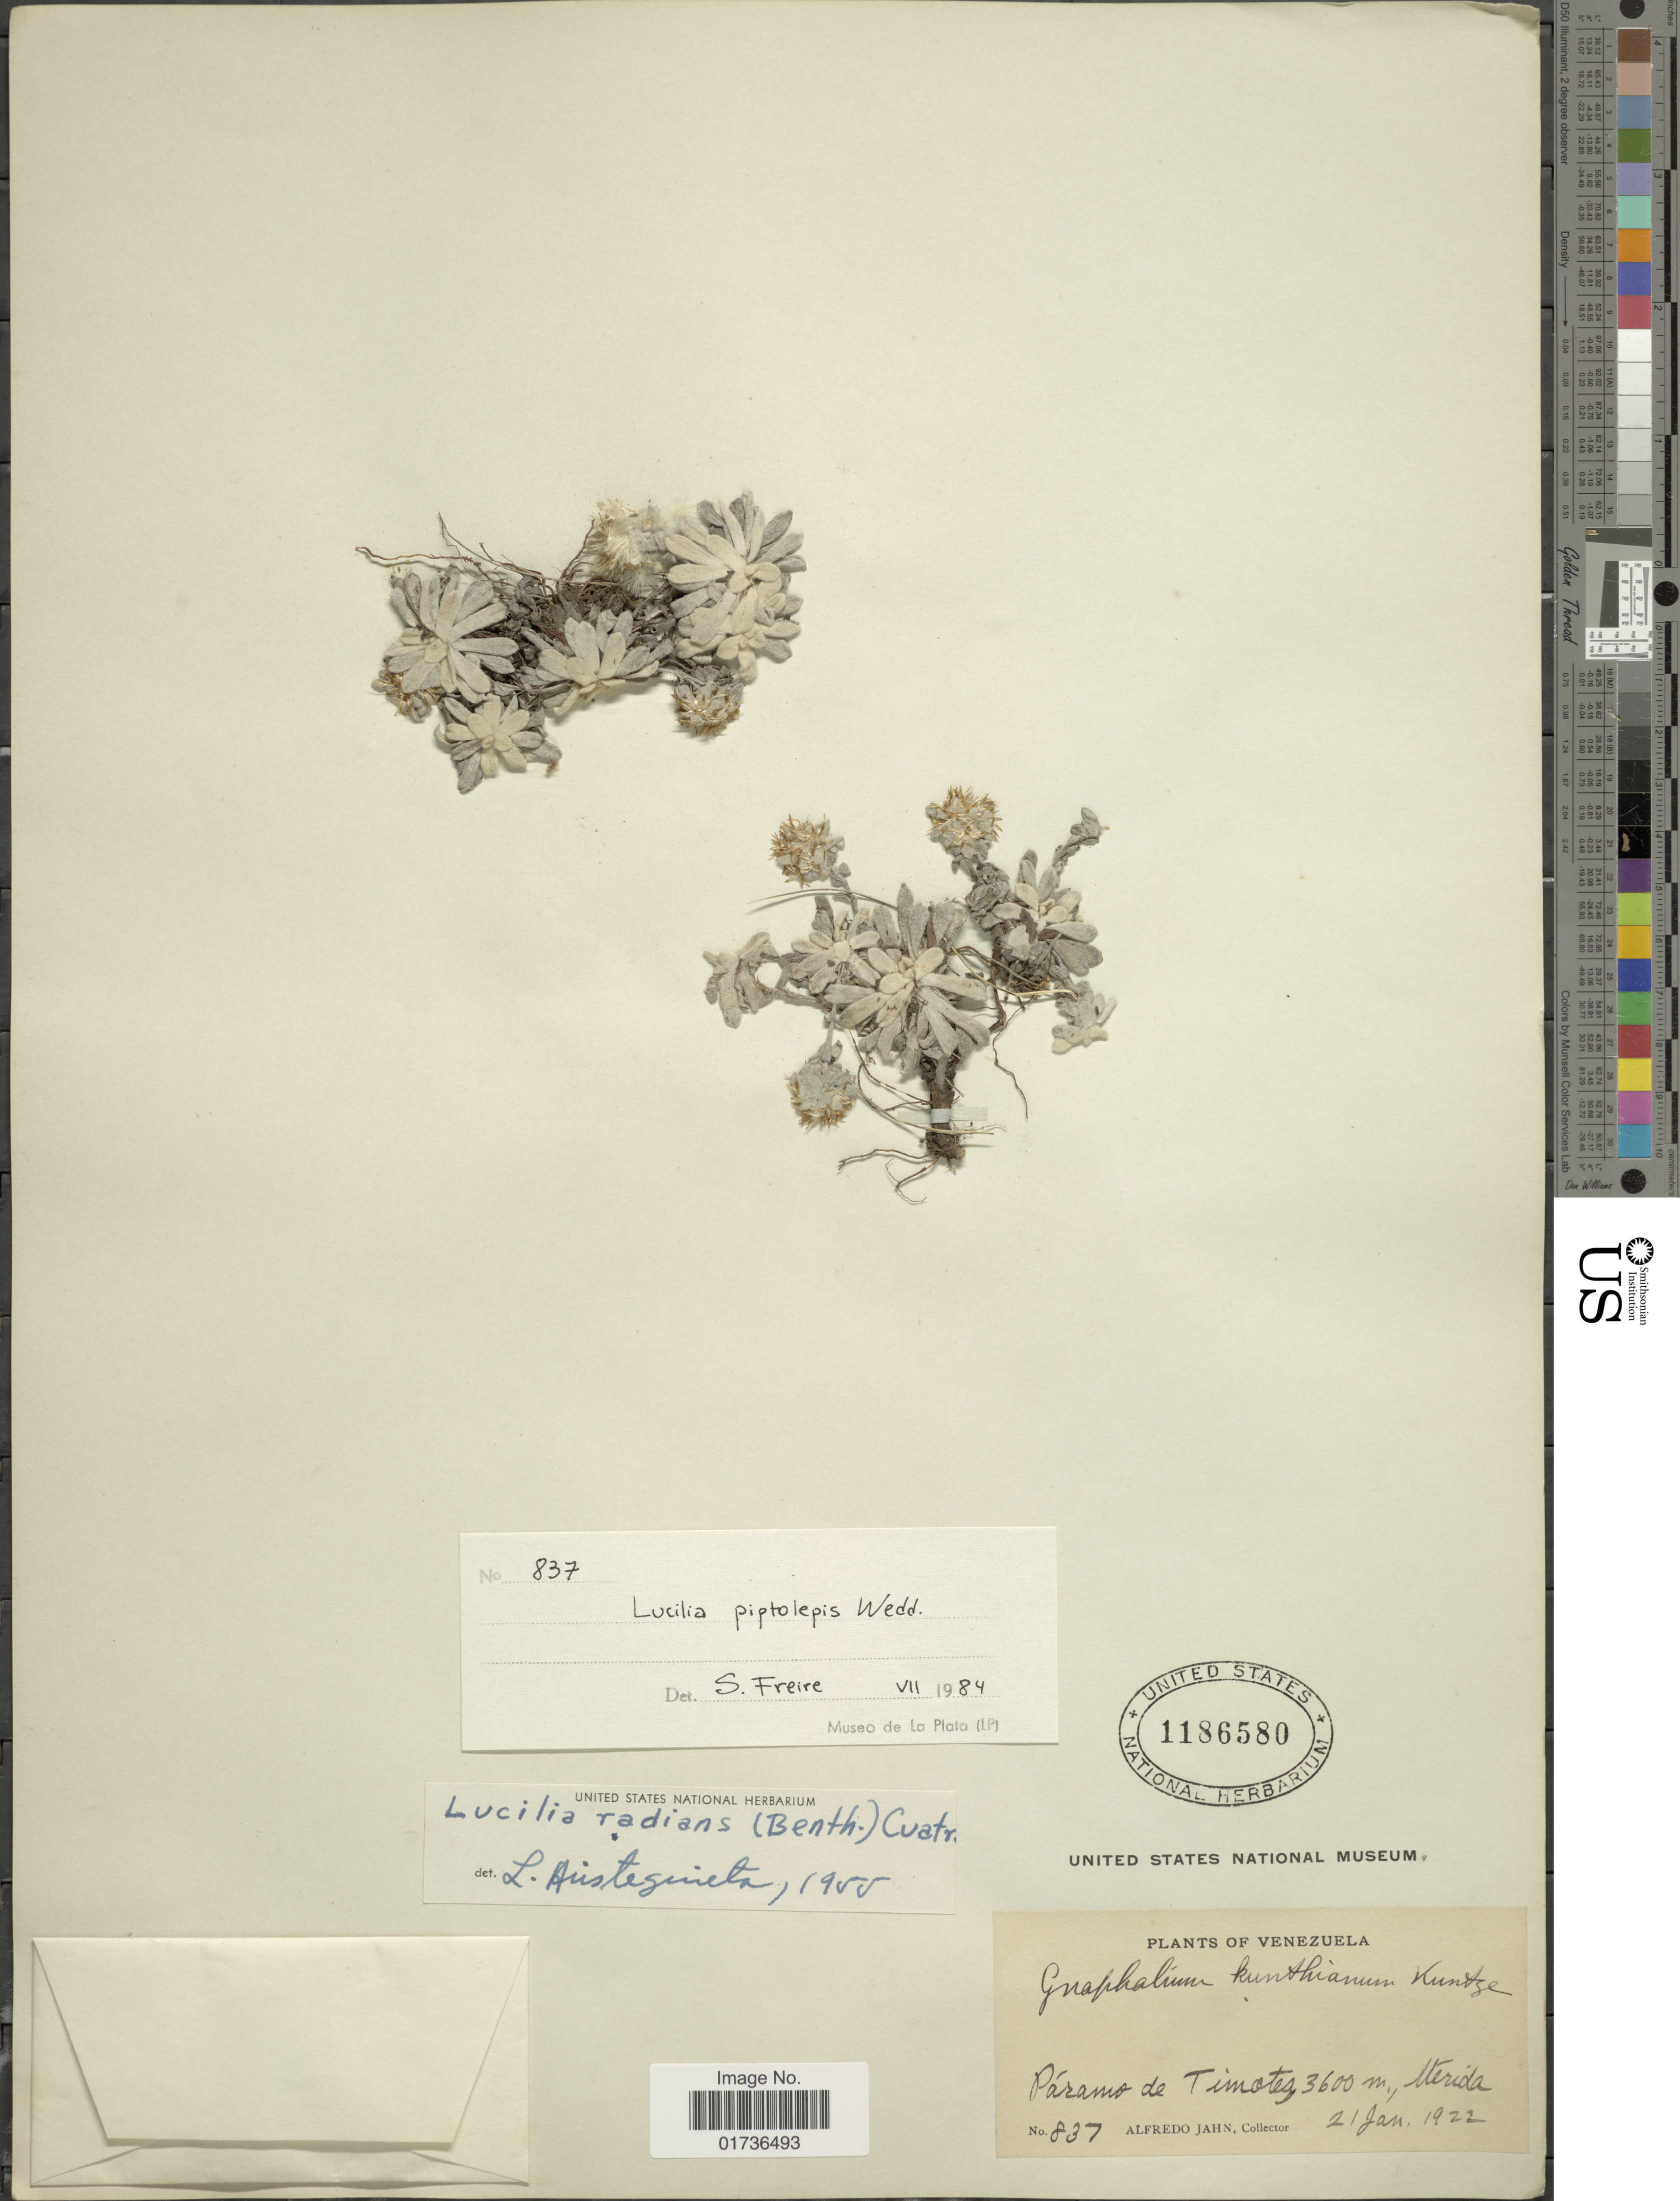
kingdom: Plantae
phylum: Tracheophyta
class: Magnoliopsida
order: Asterales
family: Asteraceae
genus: Mniodes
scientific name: Mniodes piptolepis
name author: (Wedd.) S.E. Freire et al.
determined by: Dillon, M. O.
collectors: A. Jahn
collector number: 837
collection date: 1922-01-21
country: Venezuela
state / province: Mérida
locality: Páramo de Timotes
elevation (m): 3600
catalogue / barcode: US 1186580